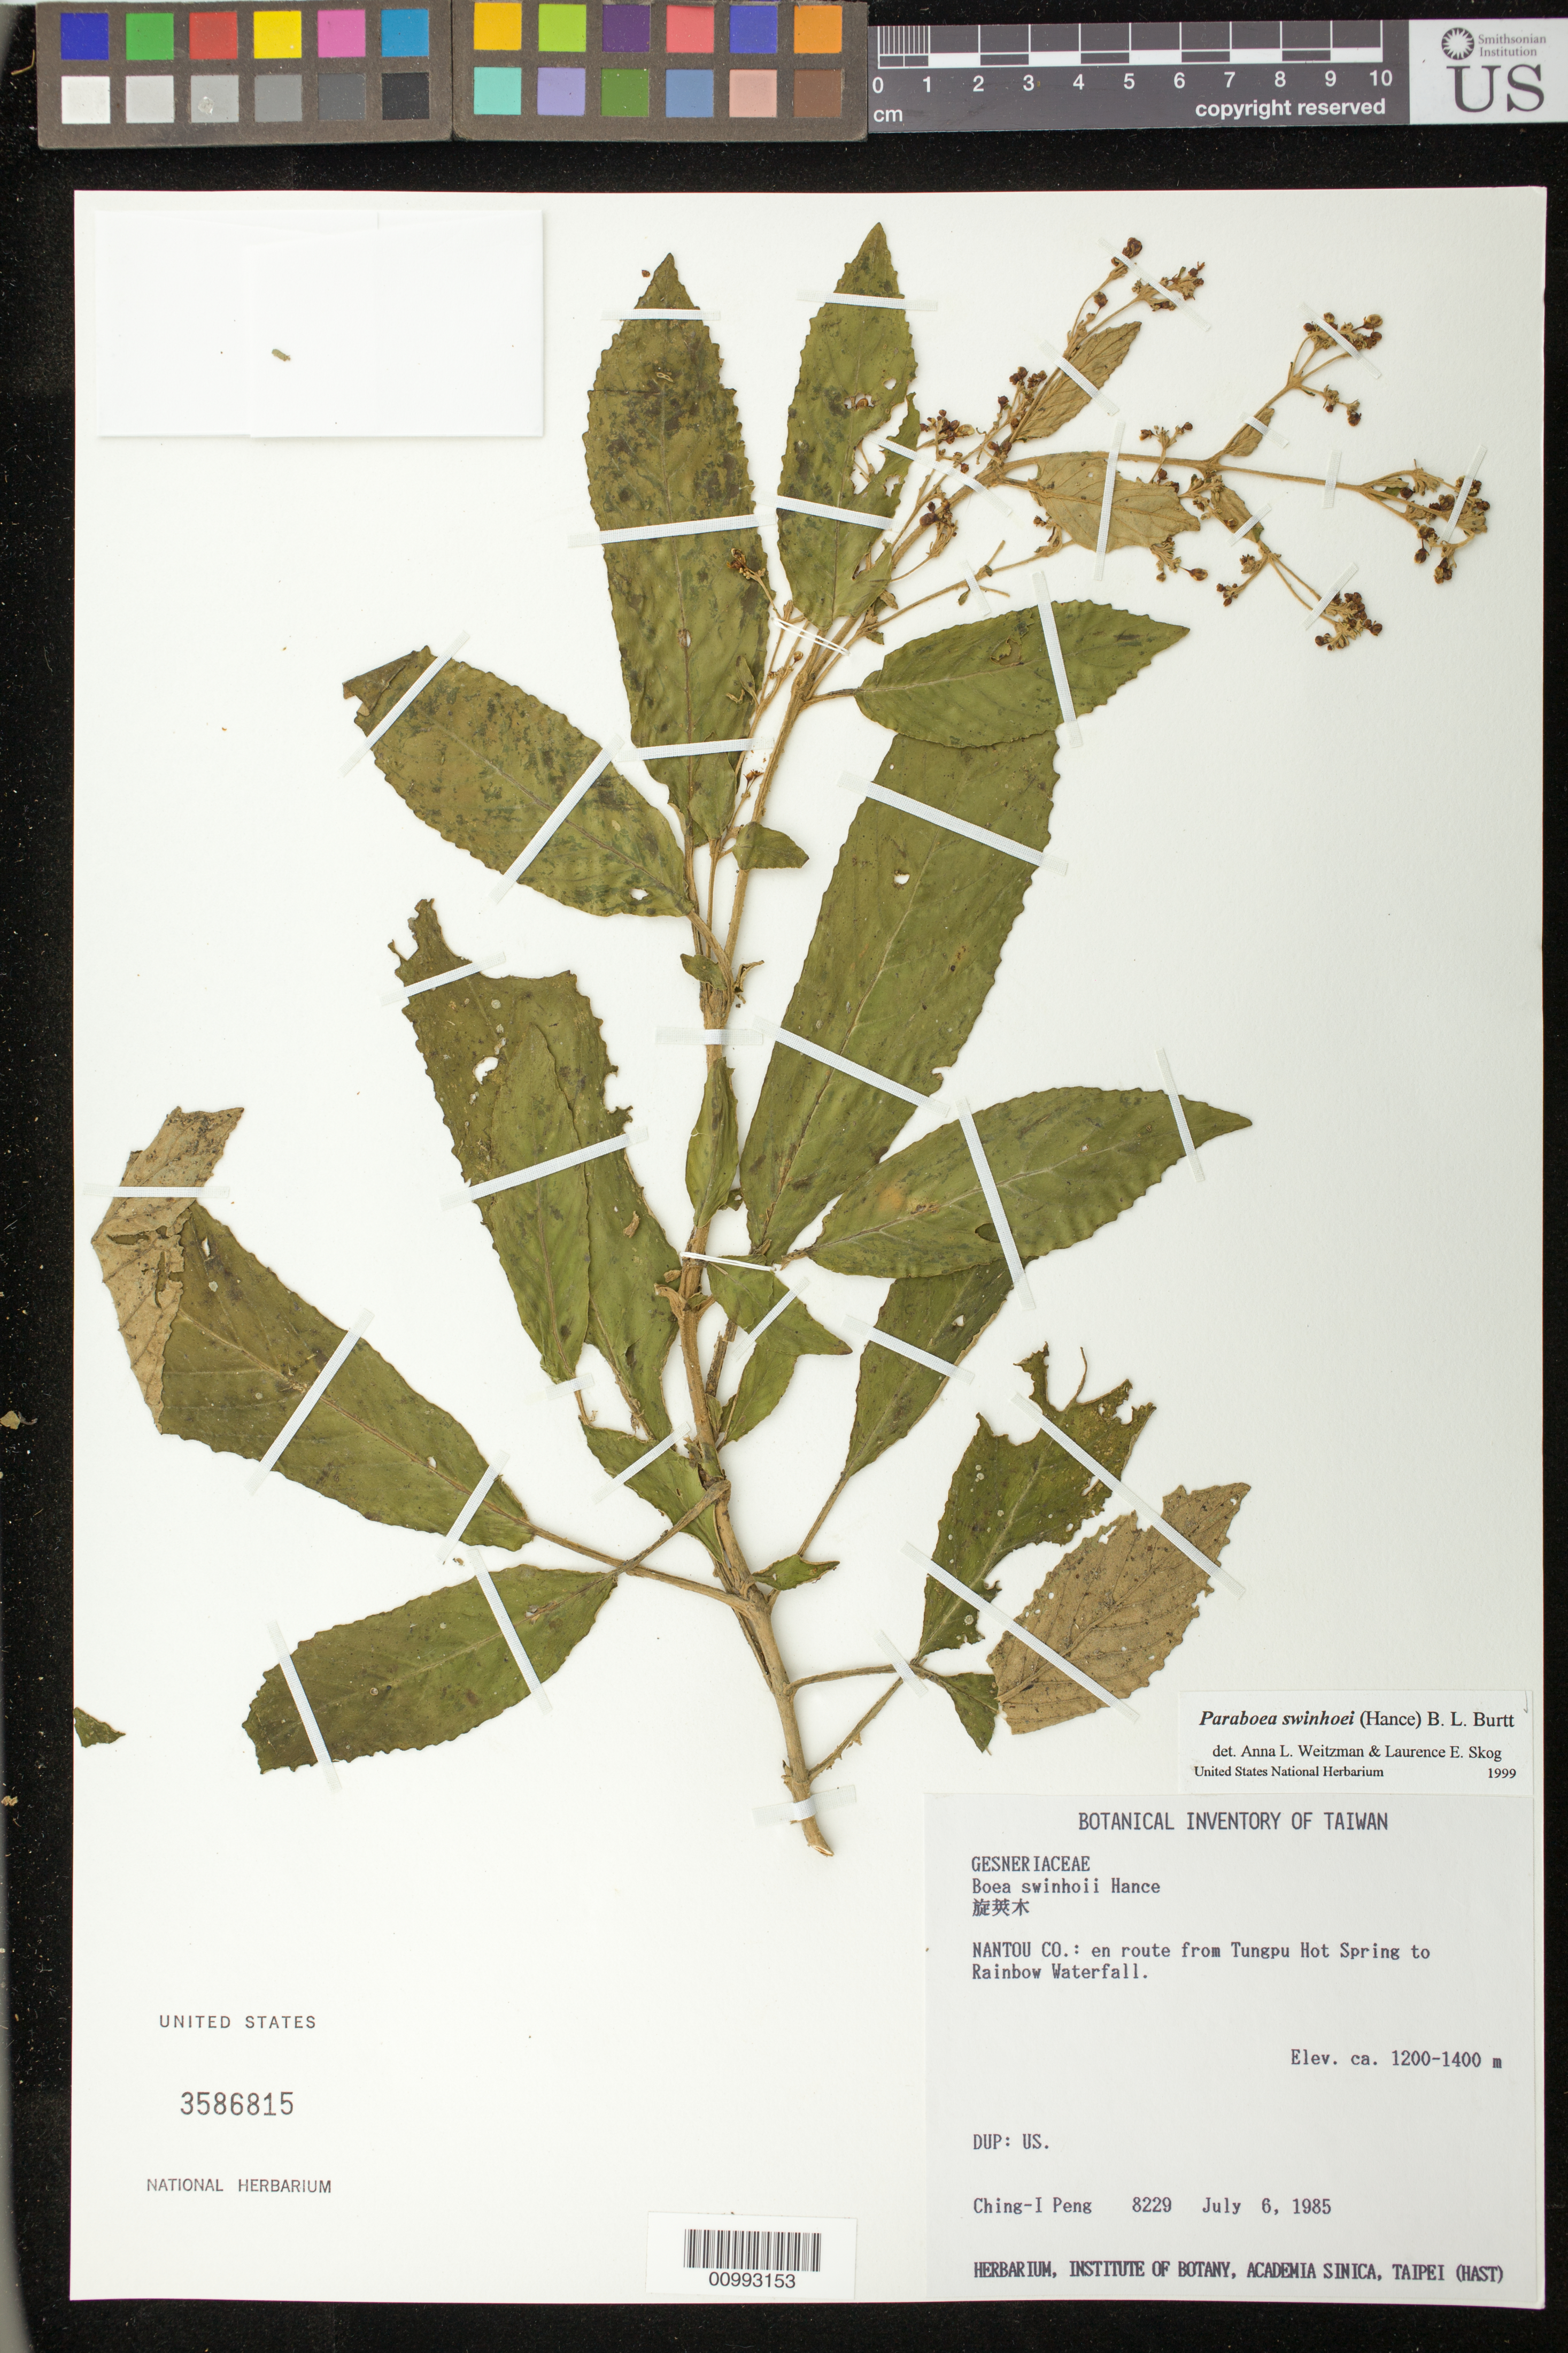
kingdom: Plantae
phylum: Tracheophyta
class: Magnoliopsida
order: Lamiales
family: Gesneriaceae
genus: Paraboea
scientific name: Paraboea swinhoei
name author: (Hance) B.L. Burtt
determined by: Weitzman, A. L.; Skog, L. E.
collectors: C.-I Peng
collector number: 8229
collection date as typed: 06 Jul 1985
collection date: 1985-07-06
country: Taiwan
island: Taiwan [Formosa]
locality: Nantou Co.: en route from Tungpu Hot Spring to Rainbow Waterfall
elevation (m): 1200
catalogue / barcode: US 3586815